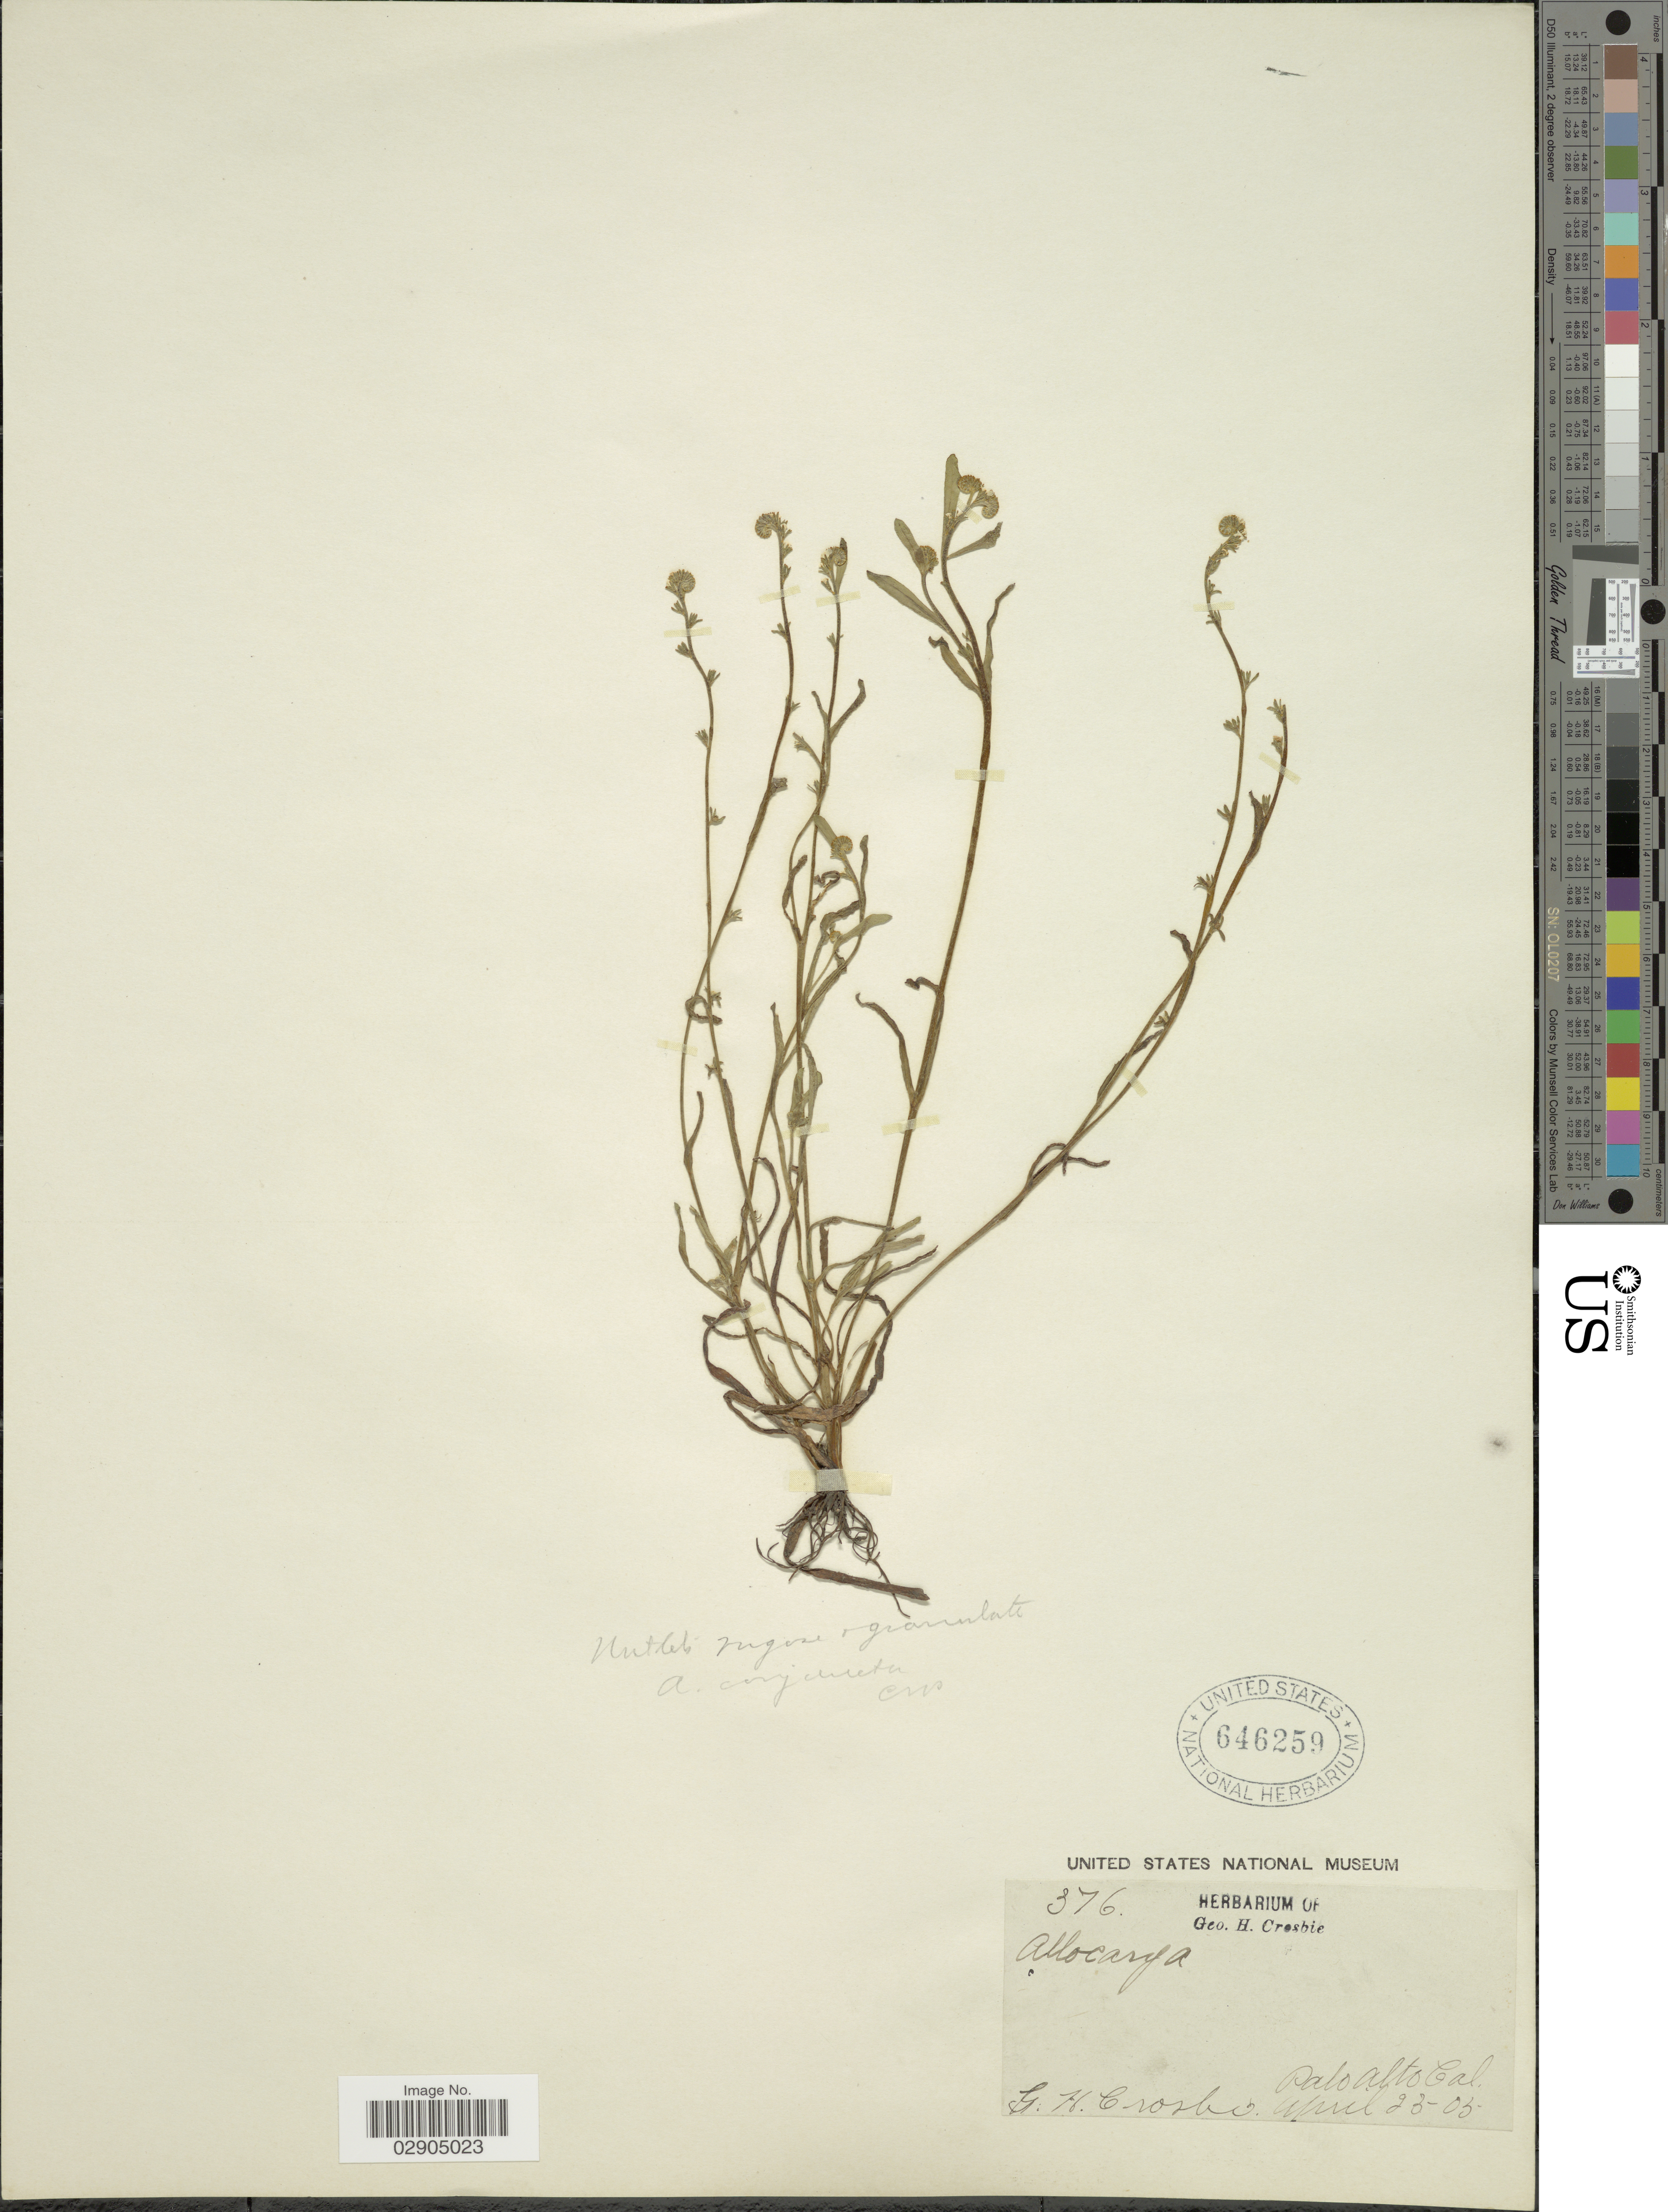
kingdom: Plantae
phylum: Tracheophyta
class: Magnoliopsida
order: Boraginales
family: Boraginaceae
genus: Allocarya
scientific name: Allocarya conjuncta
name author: Piper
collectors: G. Crosbie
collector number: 376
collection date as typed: Transcribed d/m/y: 23/4/3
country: United States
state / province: California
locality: Palto Alto Cal.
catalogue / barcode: US 646259